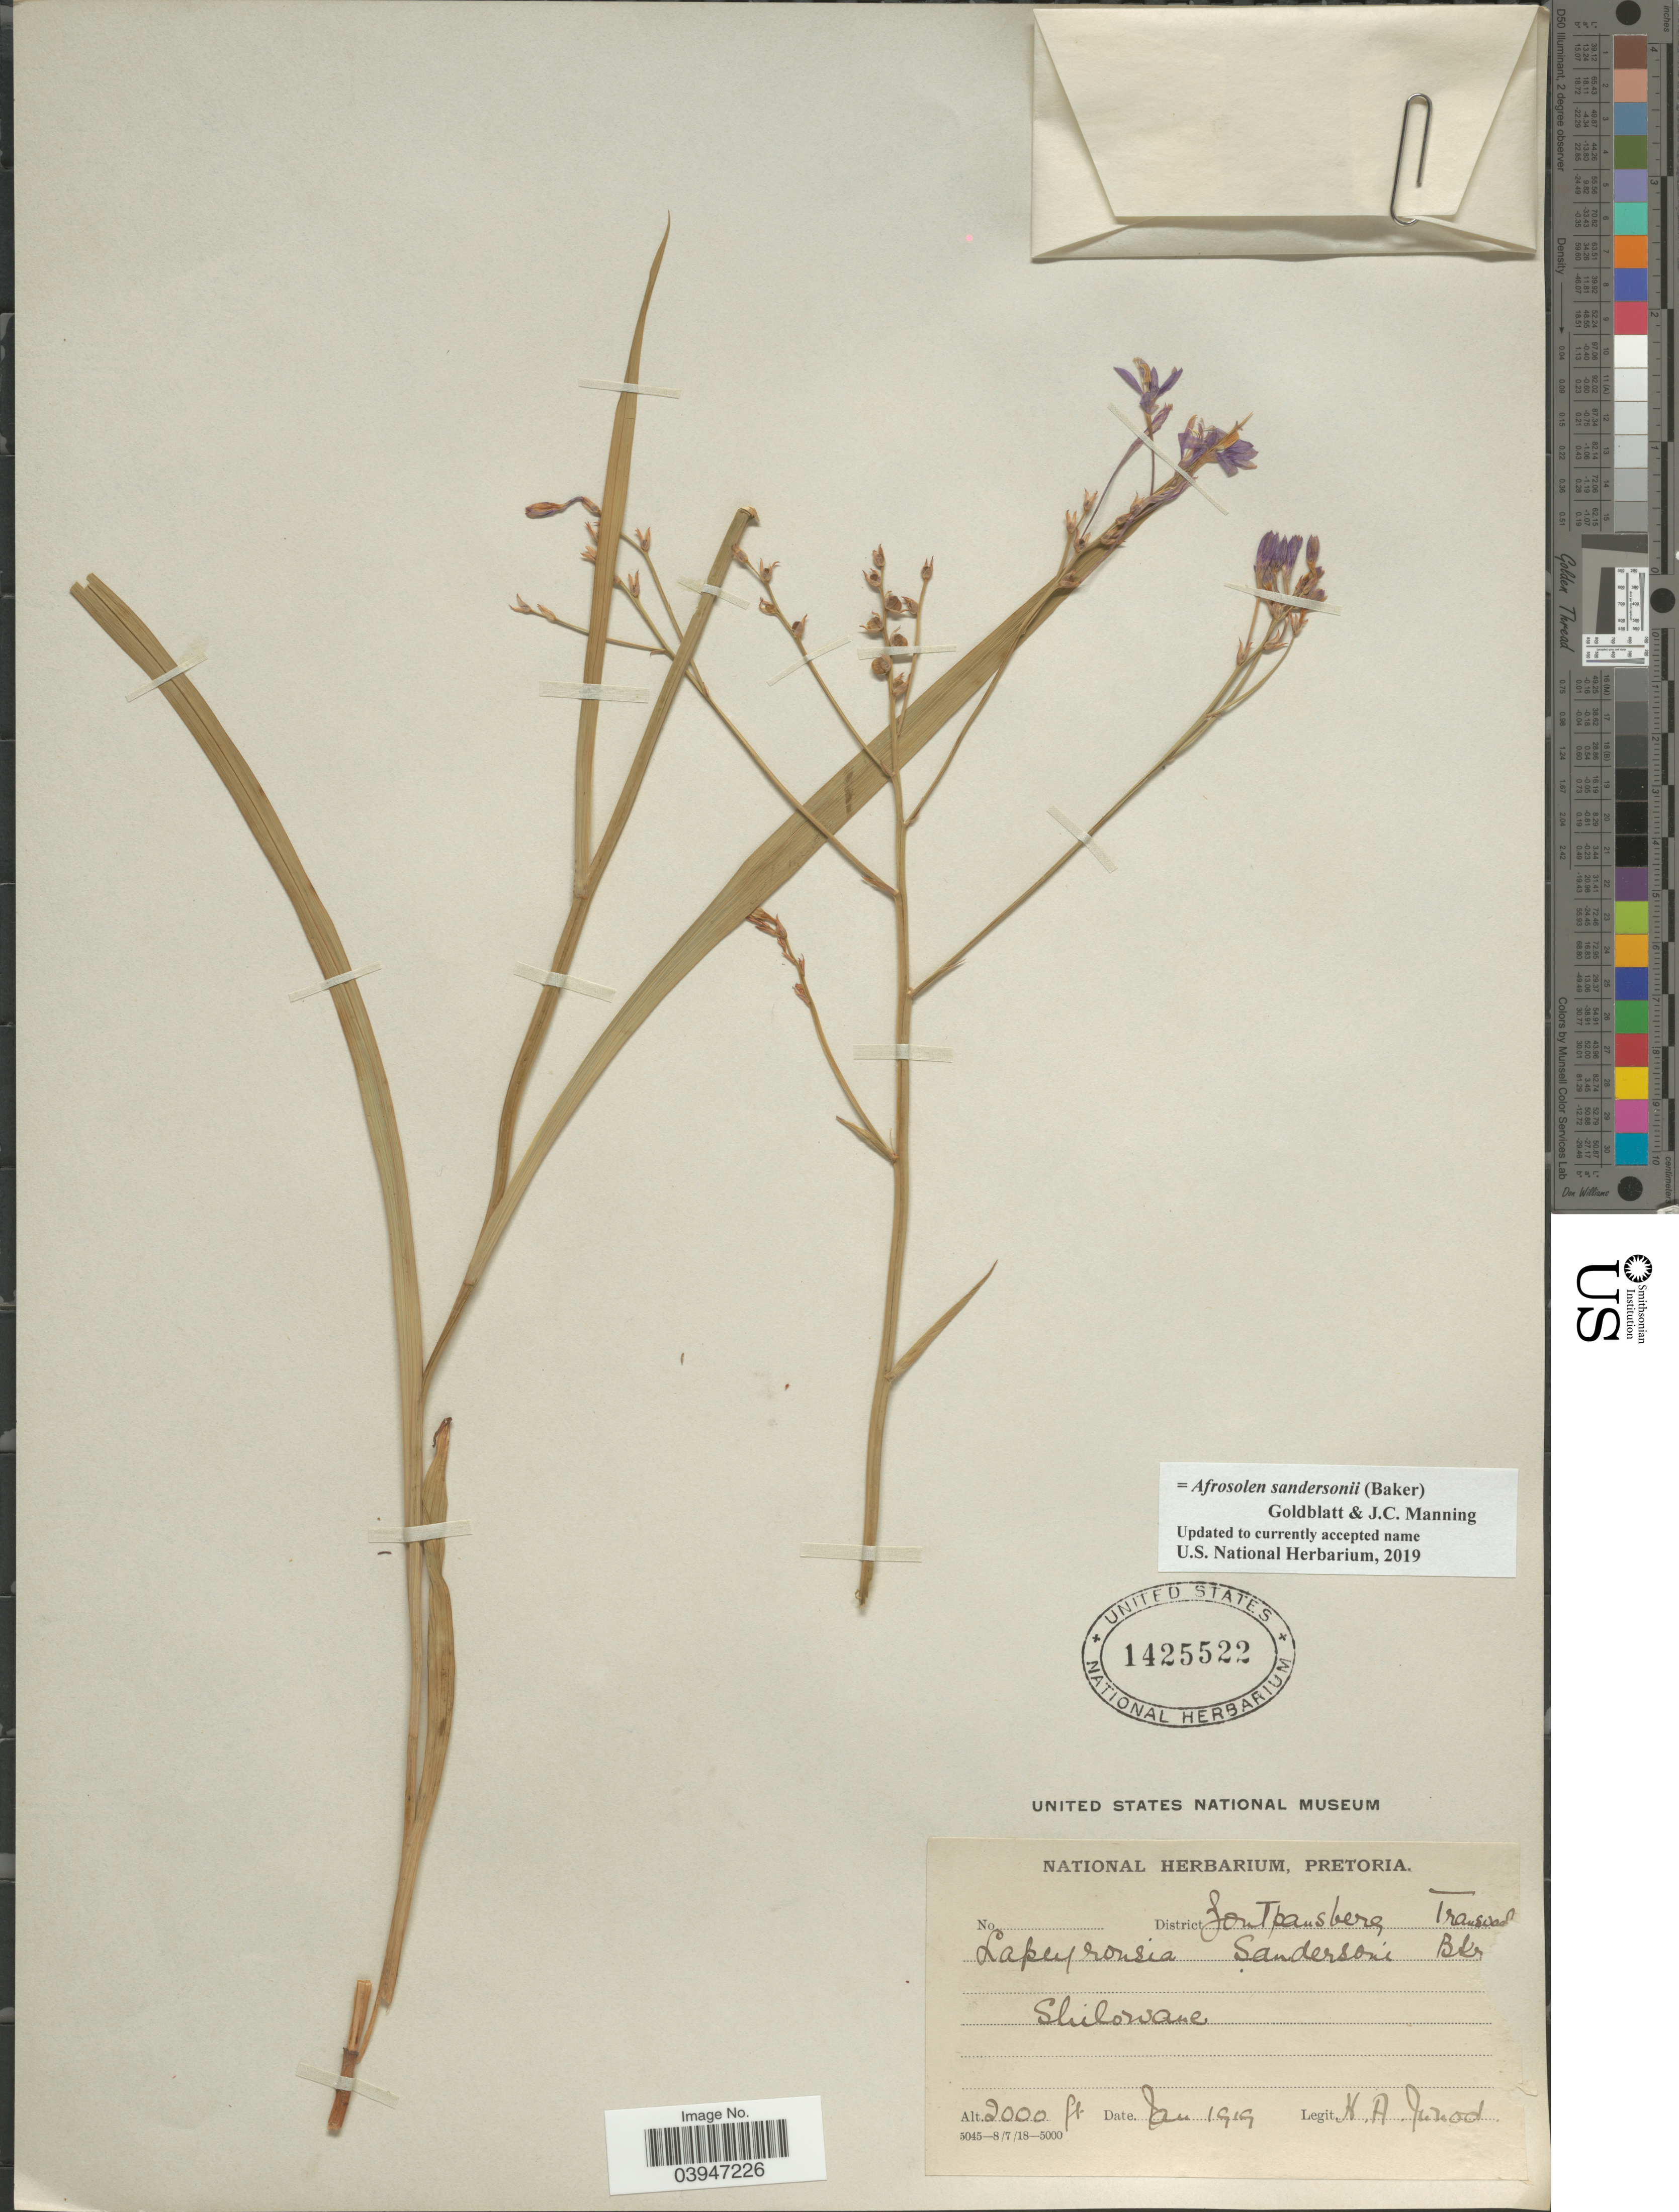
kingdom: Plantae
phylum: Tracheophyta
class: Liliopsida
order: Asparagales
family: Iridaceae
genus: Afrosolen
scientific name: Afrosolen sandersonii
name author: (Baker) Goldblatt & J.C. Manning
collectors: H. Junod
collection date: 1919-01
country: South Africa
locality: District Zoutpansberg. Transvaal. Shilowane.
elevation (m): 610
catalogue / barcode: US 1425522